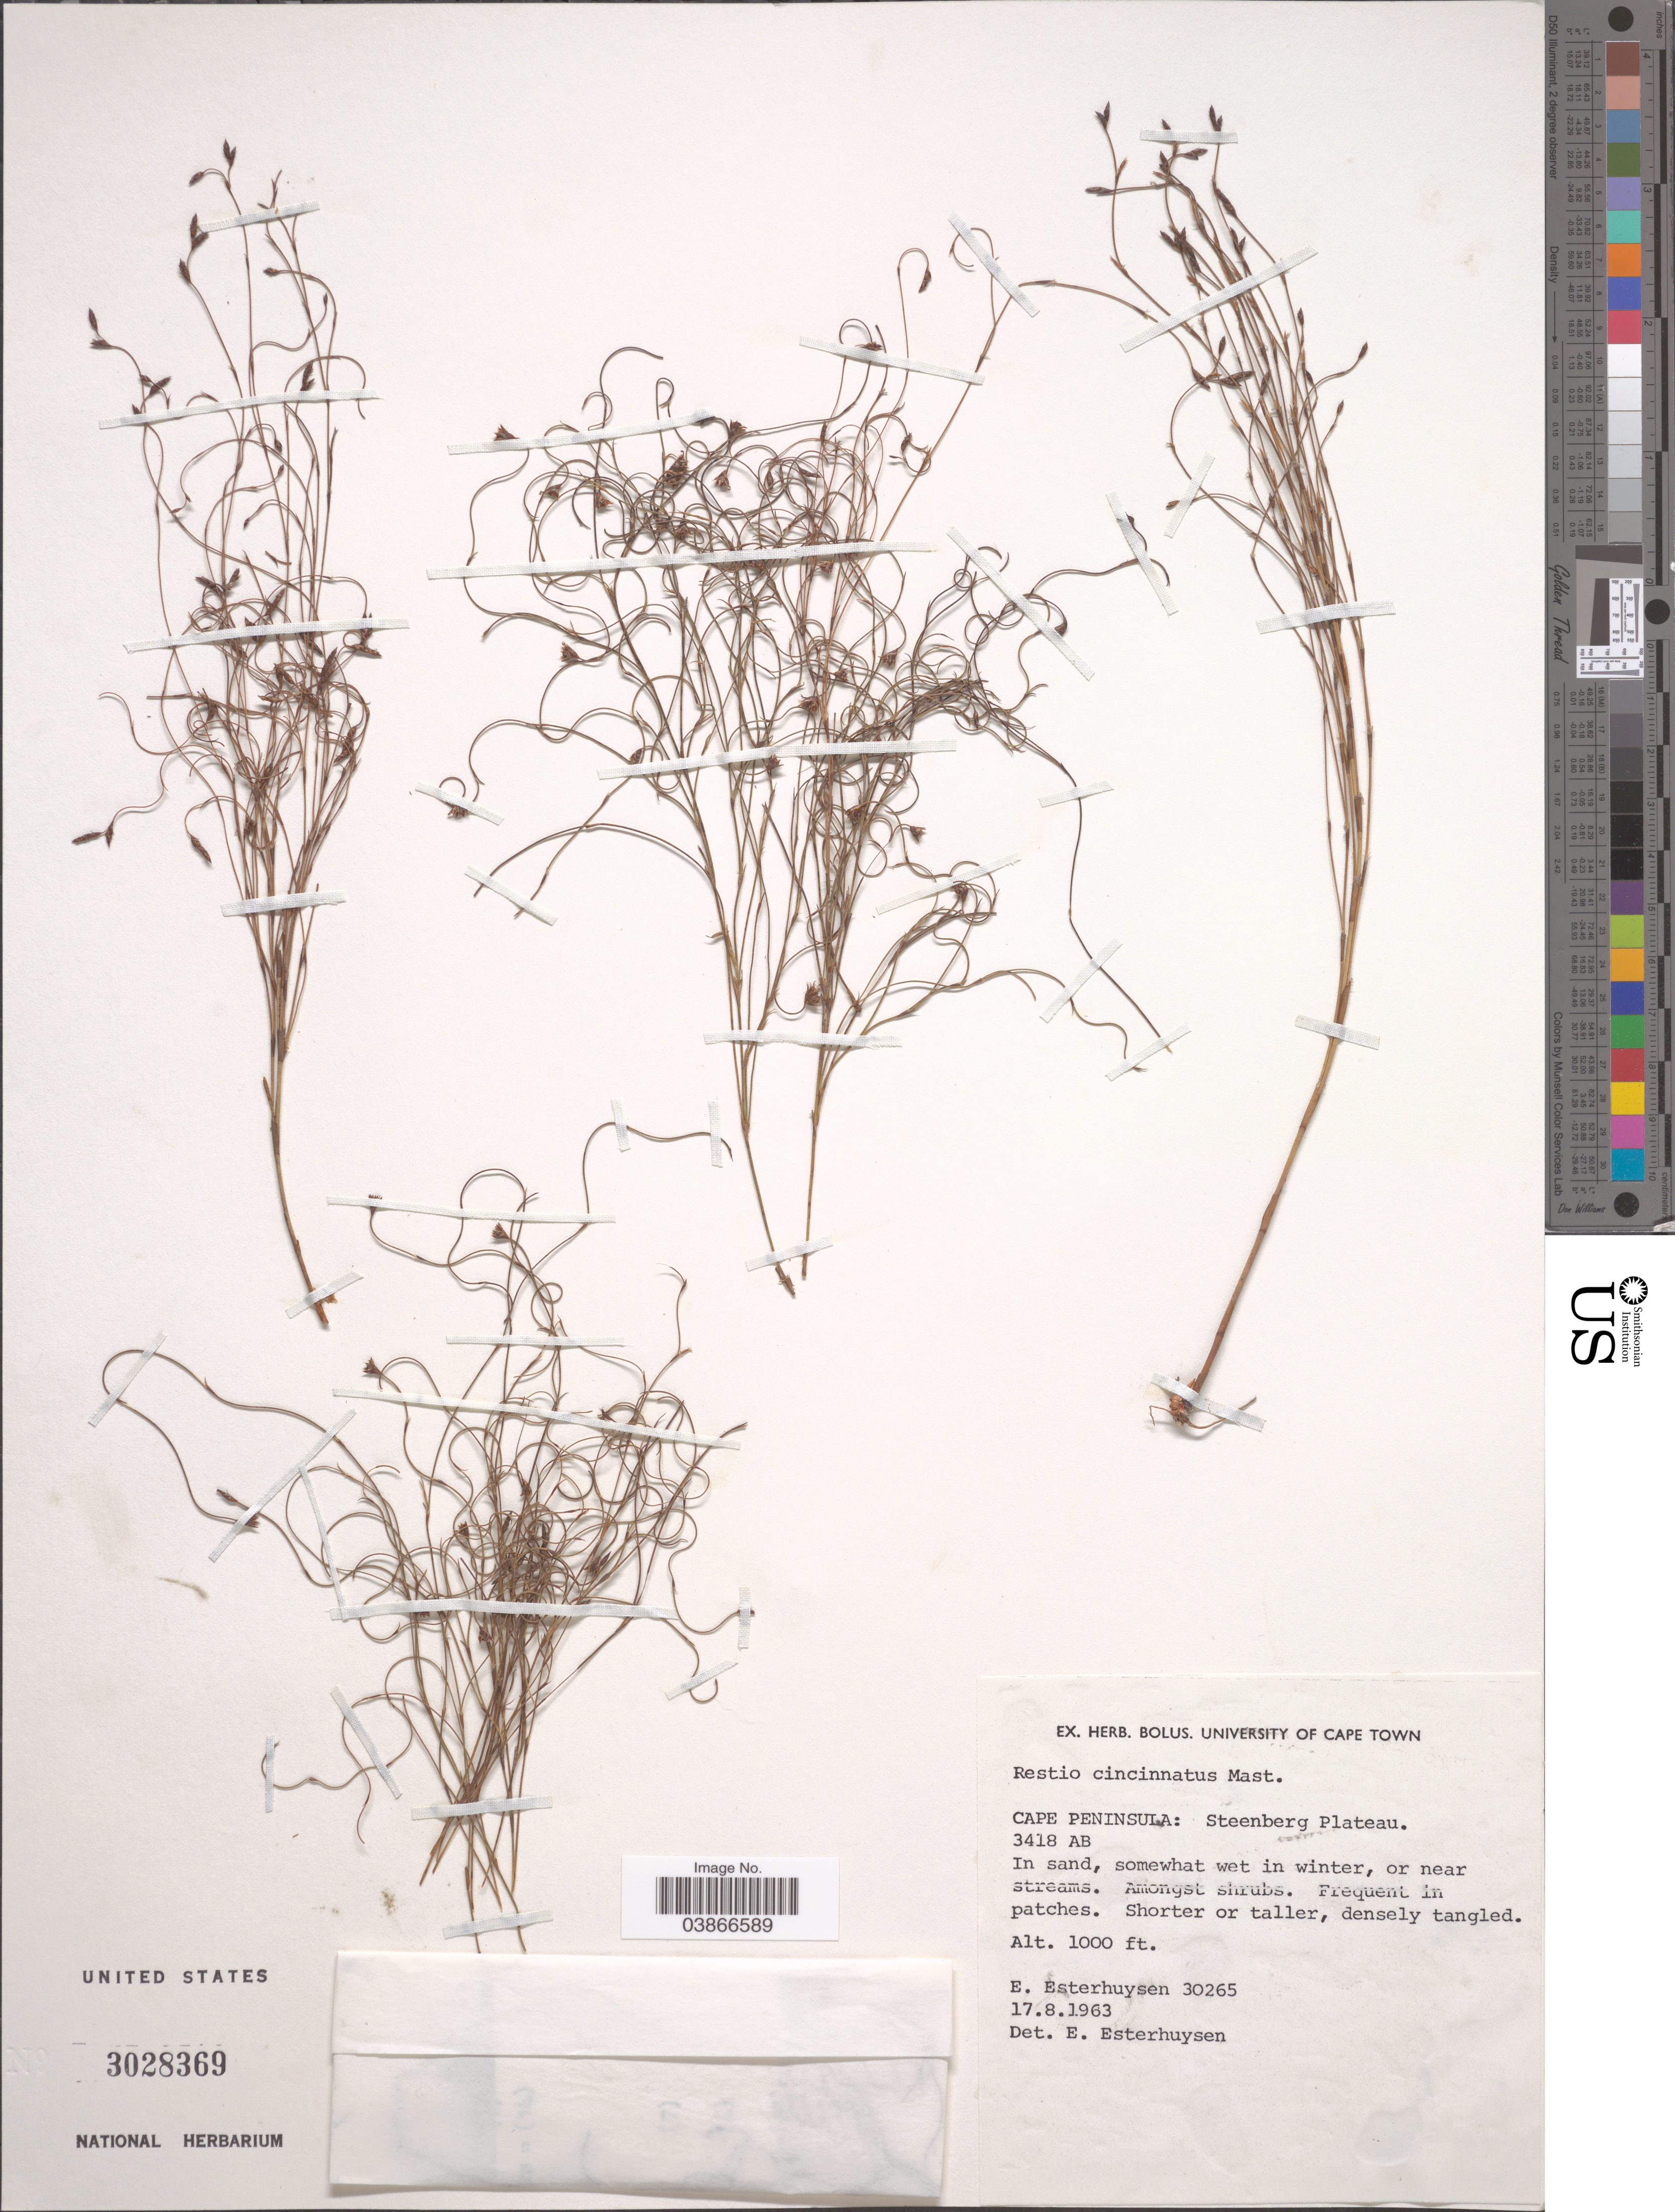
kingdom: Plantae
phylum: Tracheophyta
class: Liliopsida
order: Poales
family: Restionaceae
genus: Restio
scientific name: Restio cincinnatus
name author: Mast.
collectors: E. E. Esterhuysen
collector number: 30265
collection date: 1963-08-17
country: South Africa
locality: Cape Peninsula: Steenberg Plateau. 3418 AB.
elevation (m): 305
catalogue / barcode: US 3028369